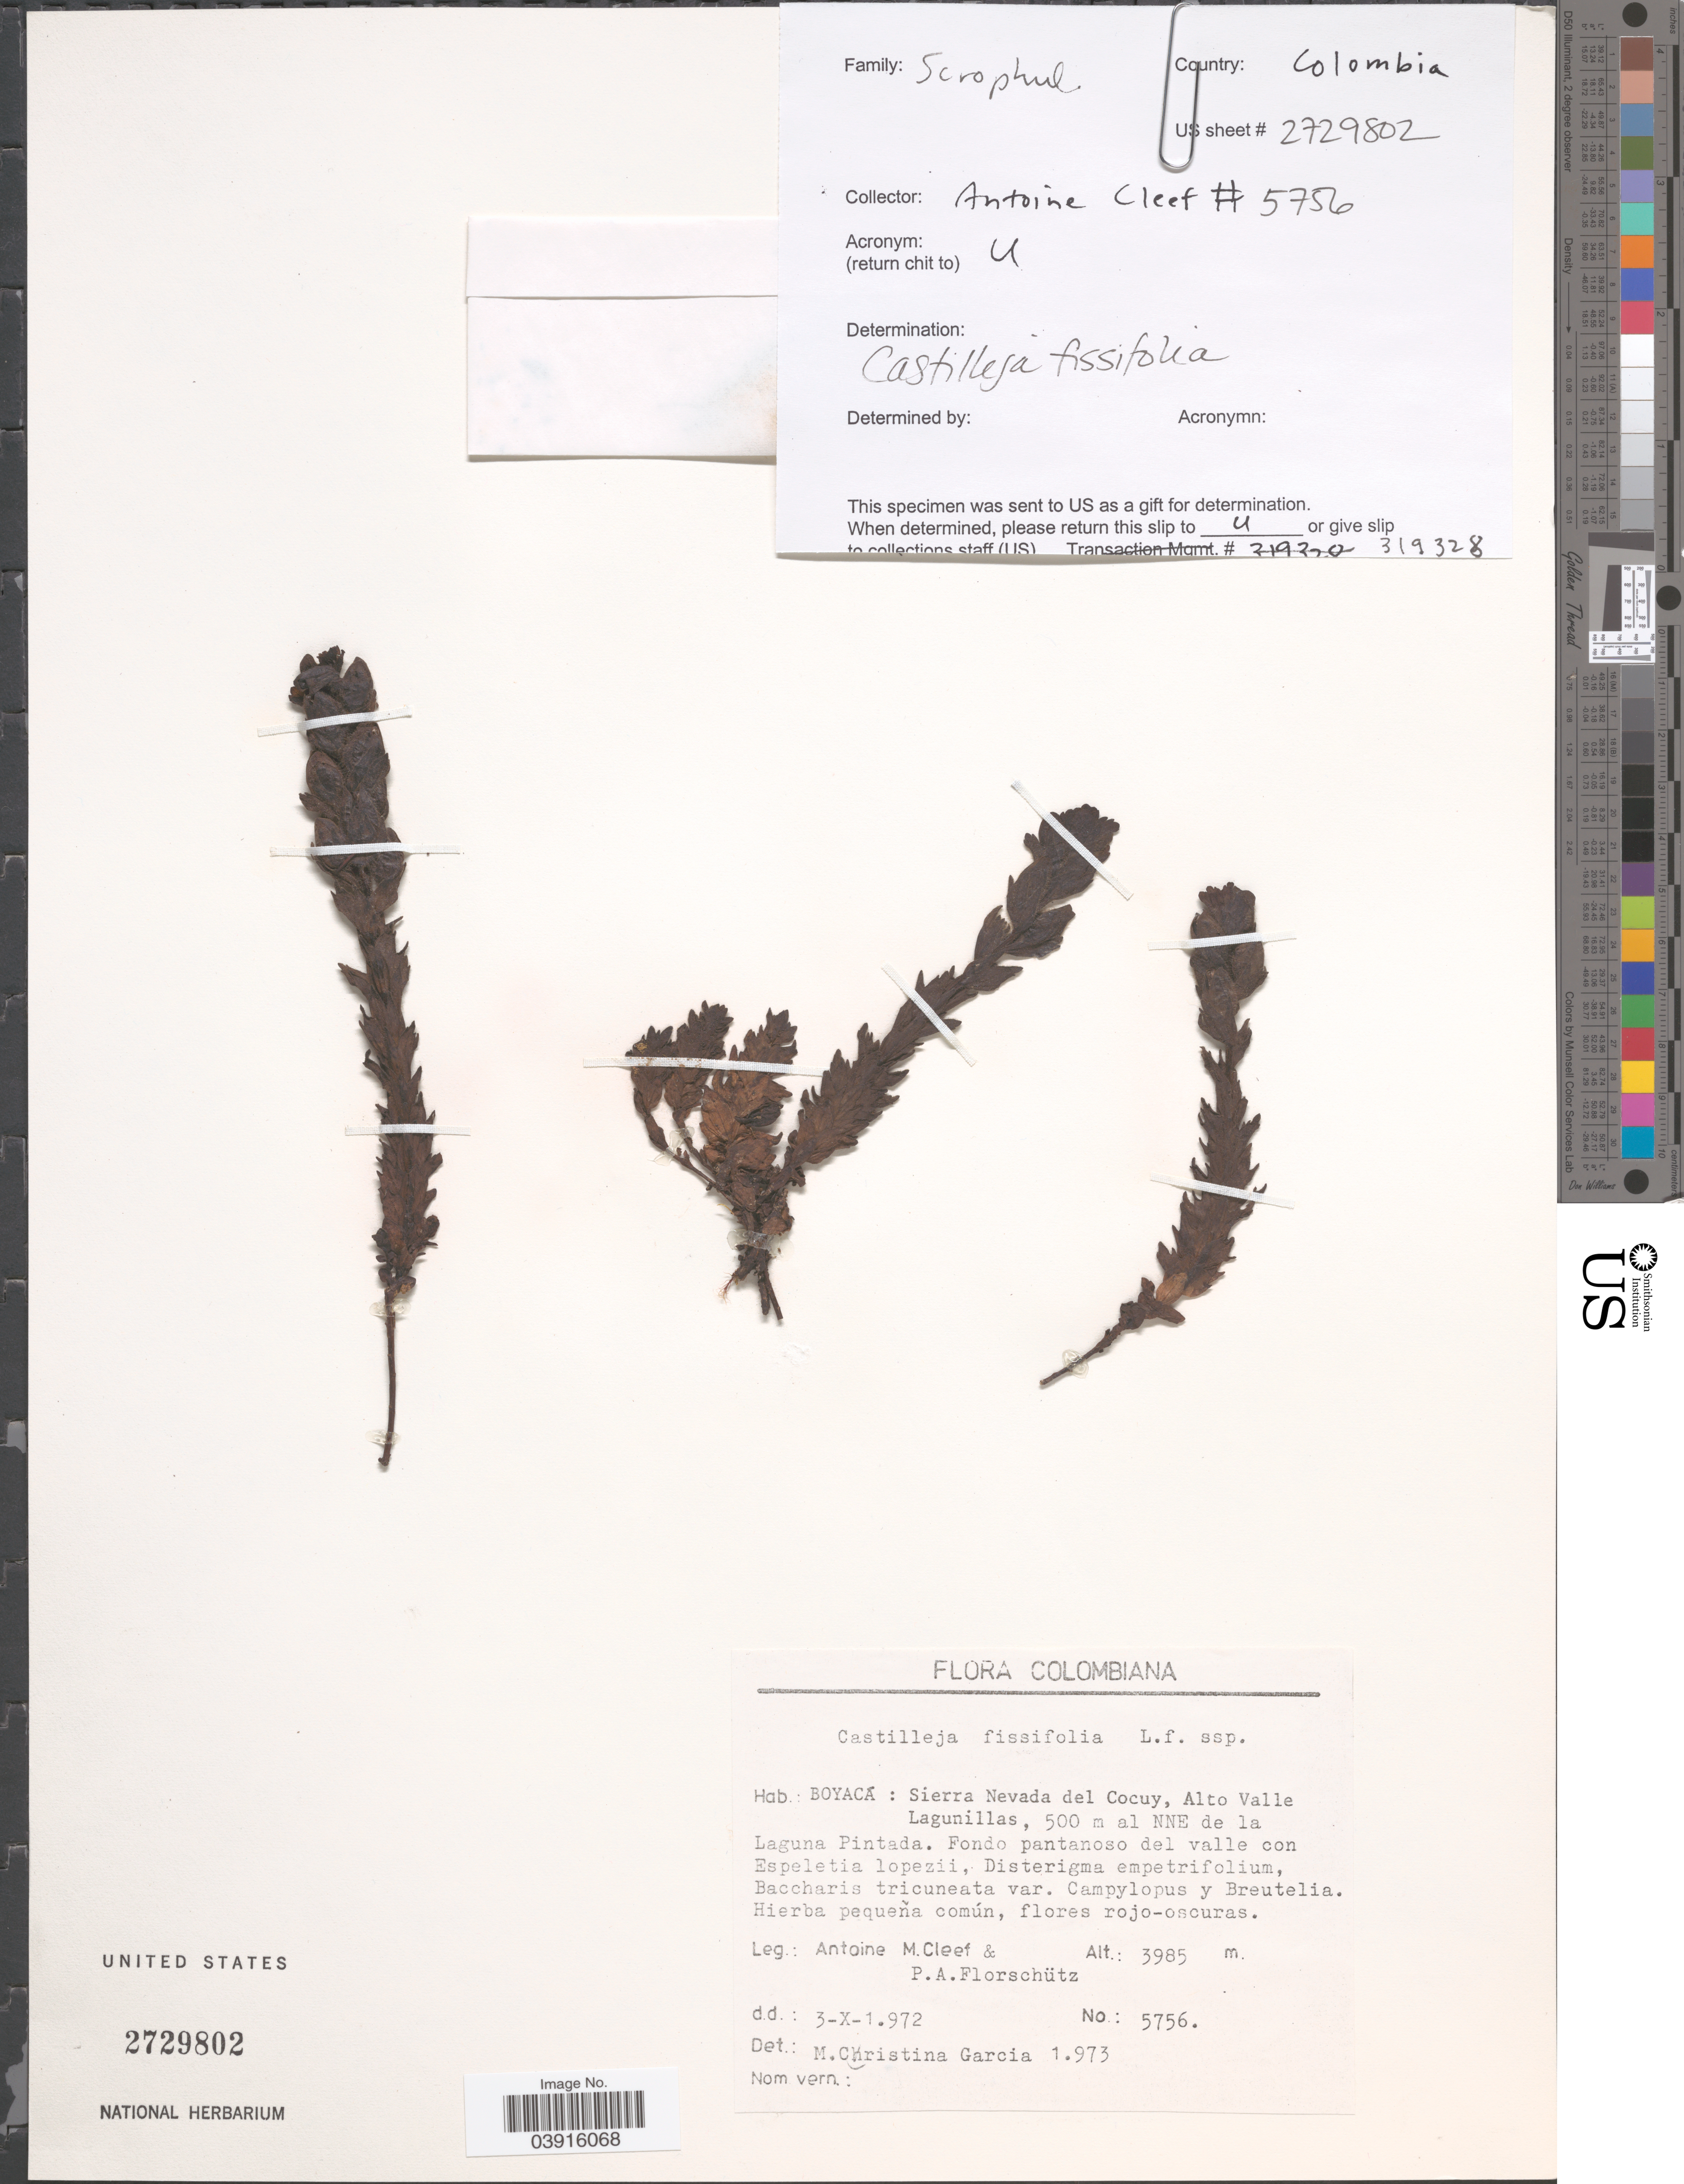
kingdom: Plantae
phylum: Tracheophyta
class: Magnoliopsida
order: Lamiales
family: Orobanchaceae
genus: Castilleja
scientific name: Castilleja fissifolia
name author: L. f.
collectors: A. M. Cleef & P. Florschütz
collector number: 5756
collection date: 1972-10-03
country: Colombia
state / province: Boyacá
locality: Sierra Nevada del Cocuy, Alto Valle Lagunillas, 500m al NNE de la Laguna Pintada.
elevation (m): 3985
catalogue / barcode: US 2729802